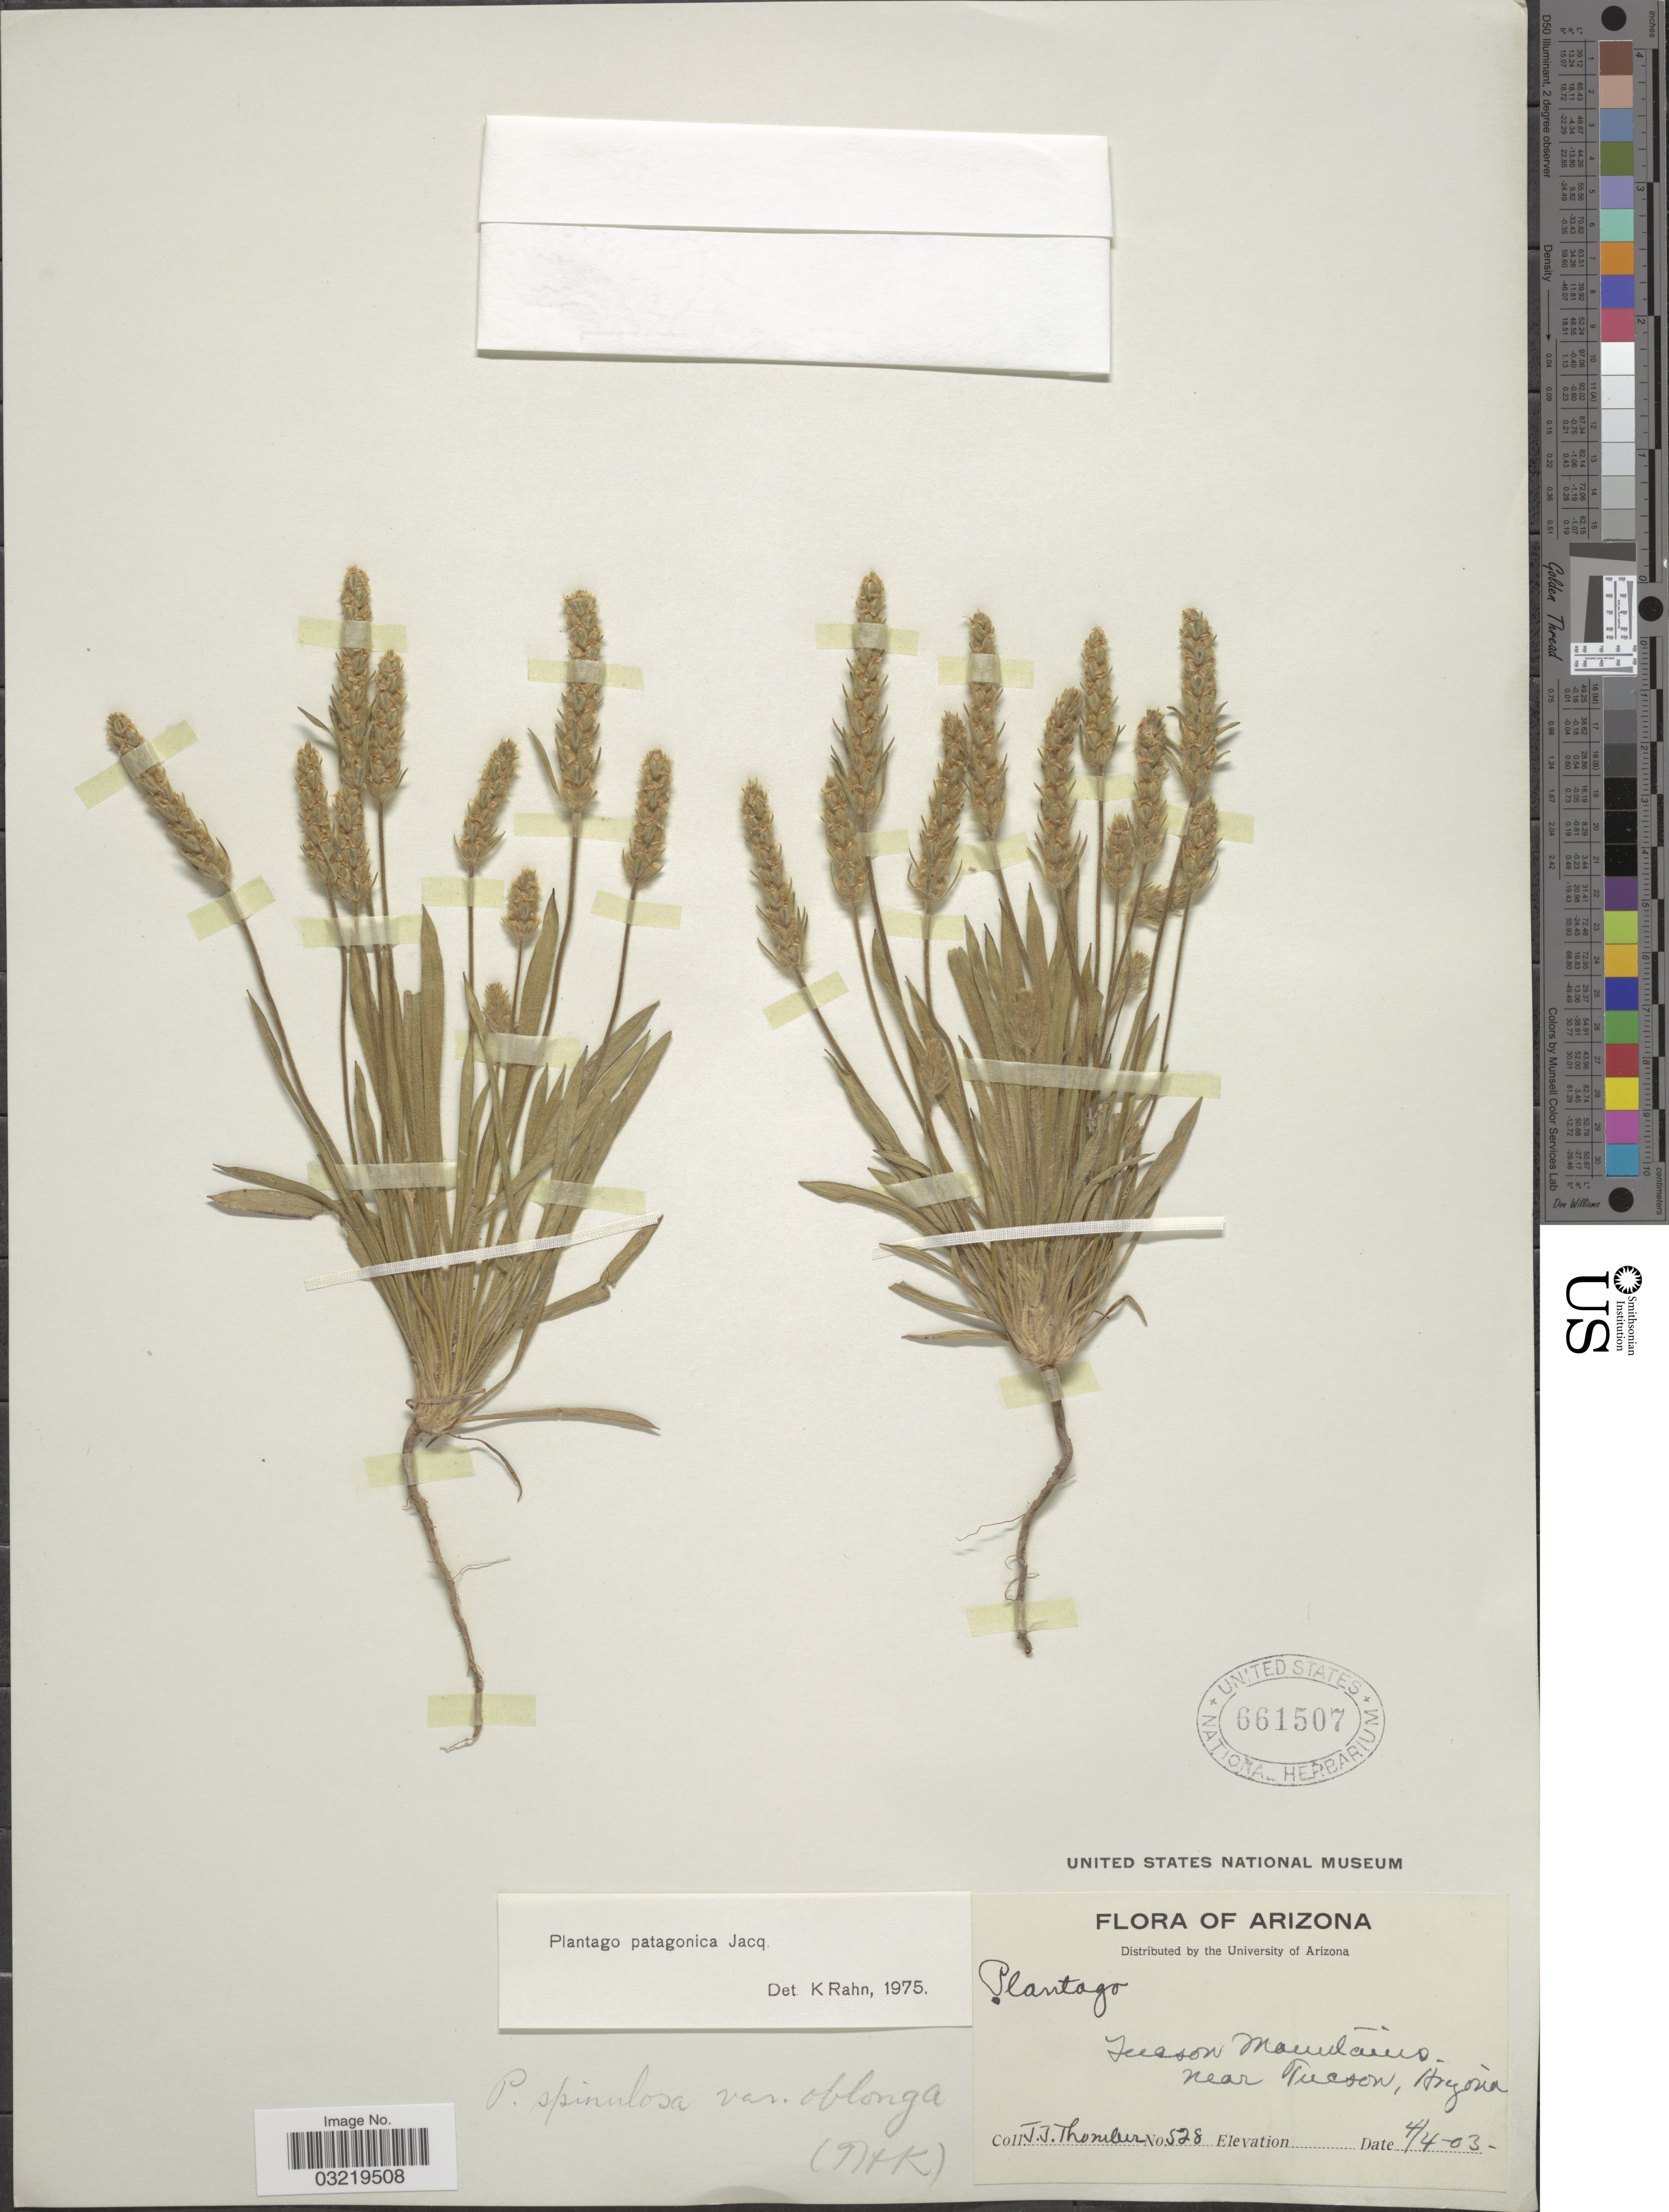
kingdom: Plantae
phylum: Tracheophyta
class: Magnoliopsida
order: Lamiales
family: Plantaginaceae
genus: Plantago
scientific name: Plantago patagonica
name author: Jacq.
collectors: J. Thornber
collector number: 528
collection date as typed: Transcribed d/m/y: 4/4/3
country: United States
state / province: Arizona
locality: Tucson Mountains - near Tucson.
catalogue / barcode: US 661507